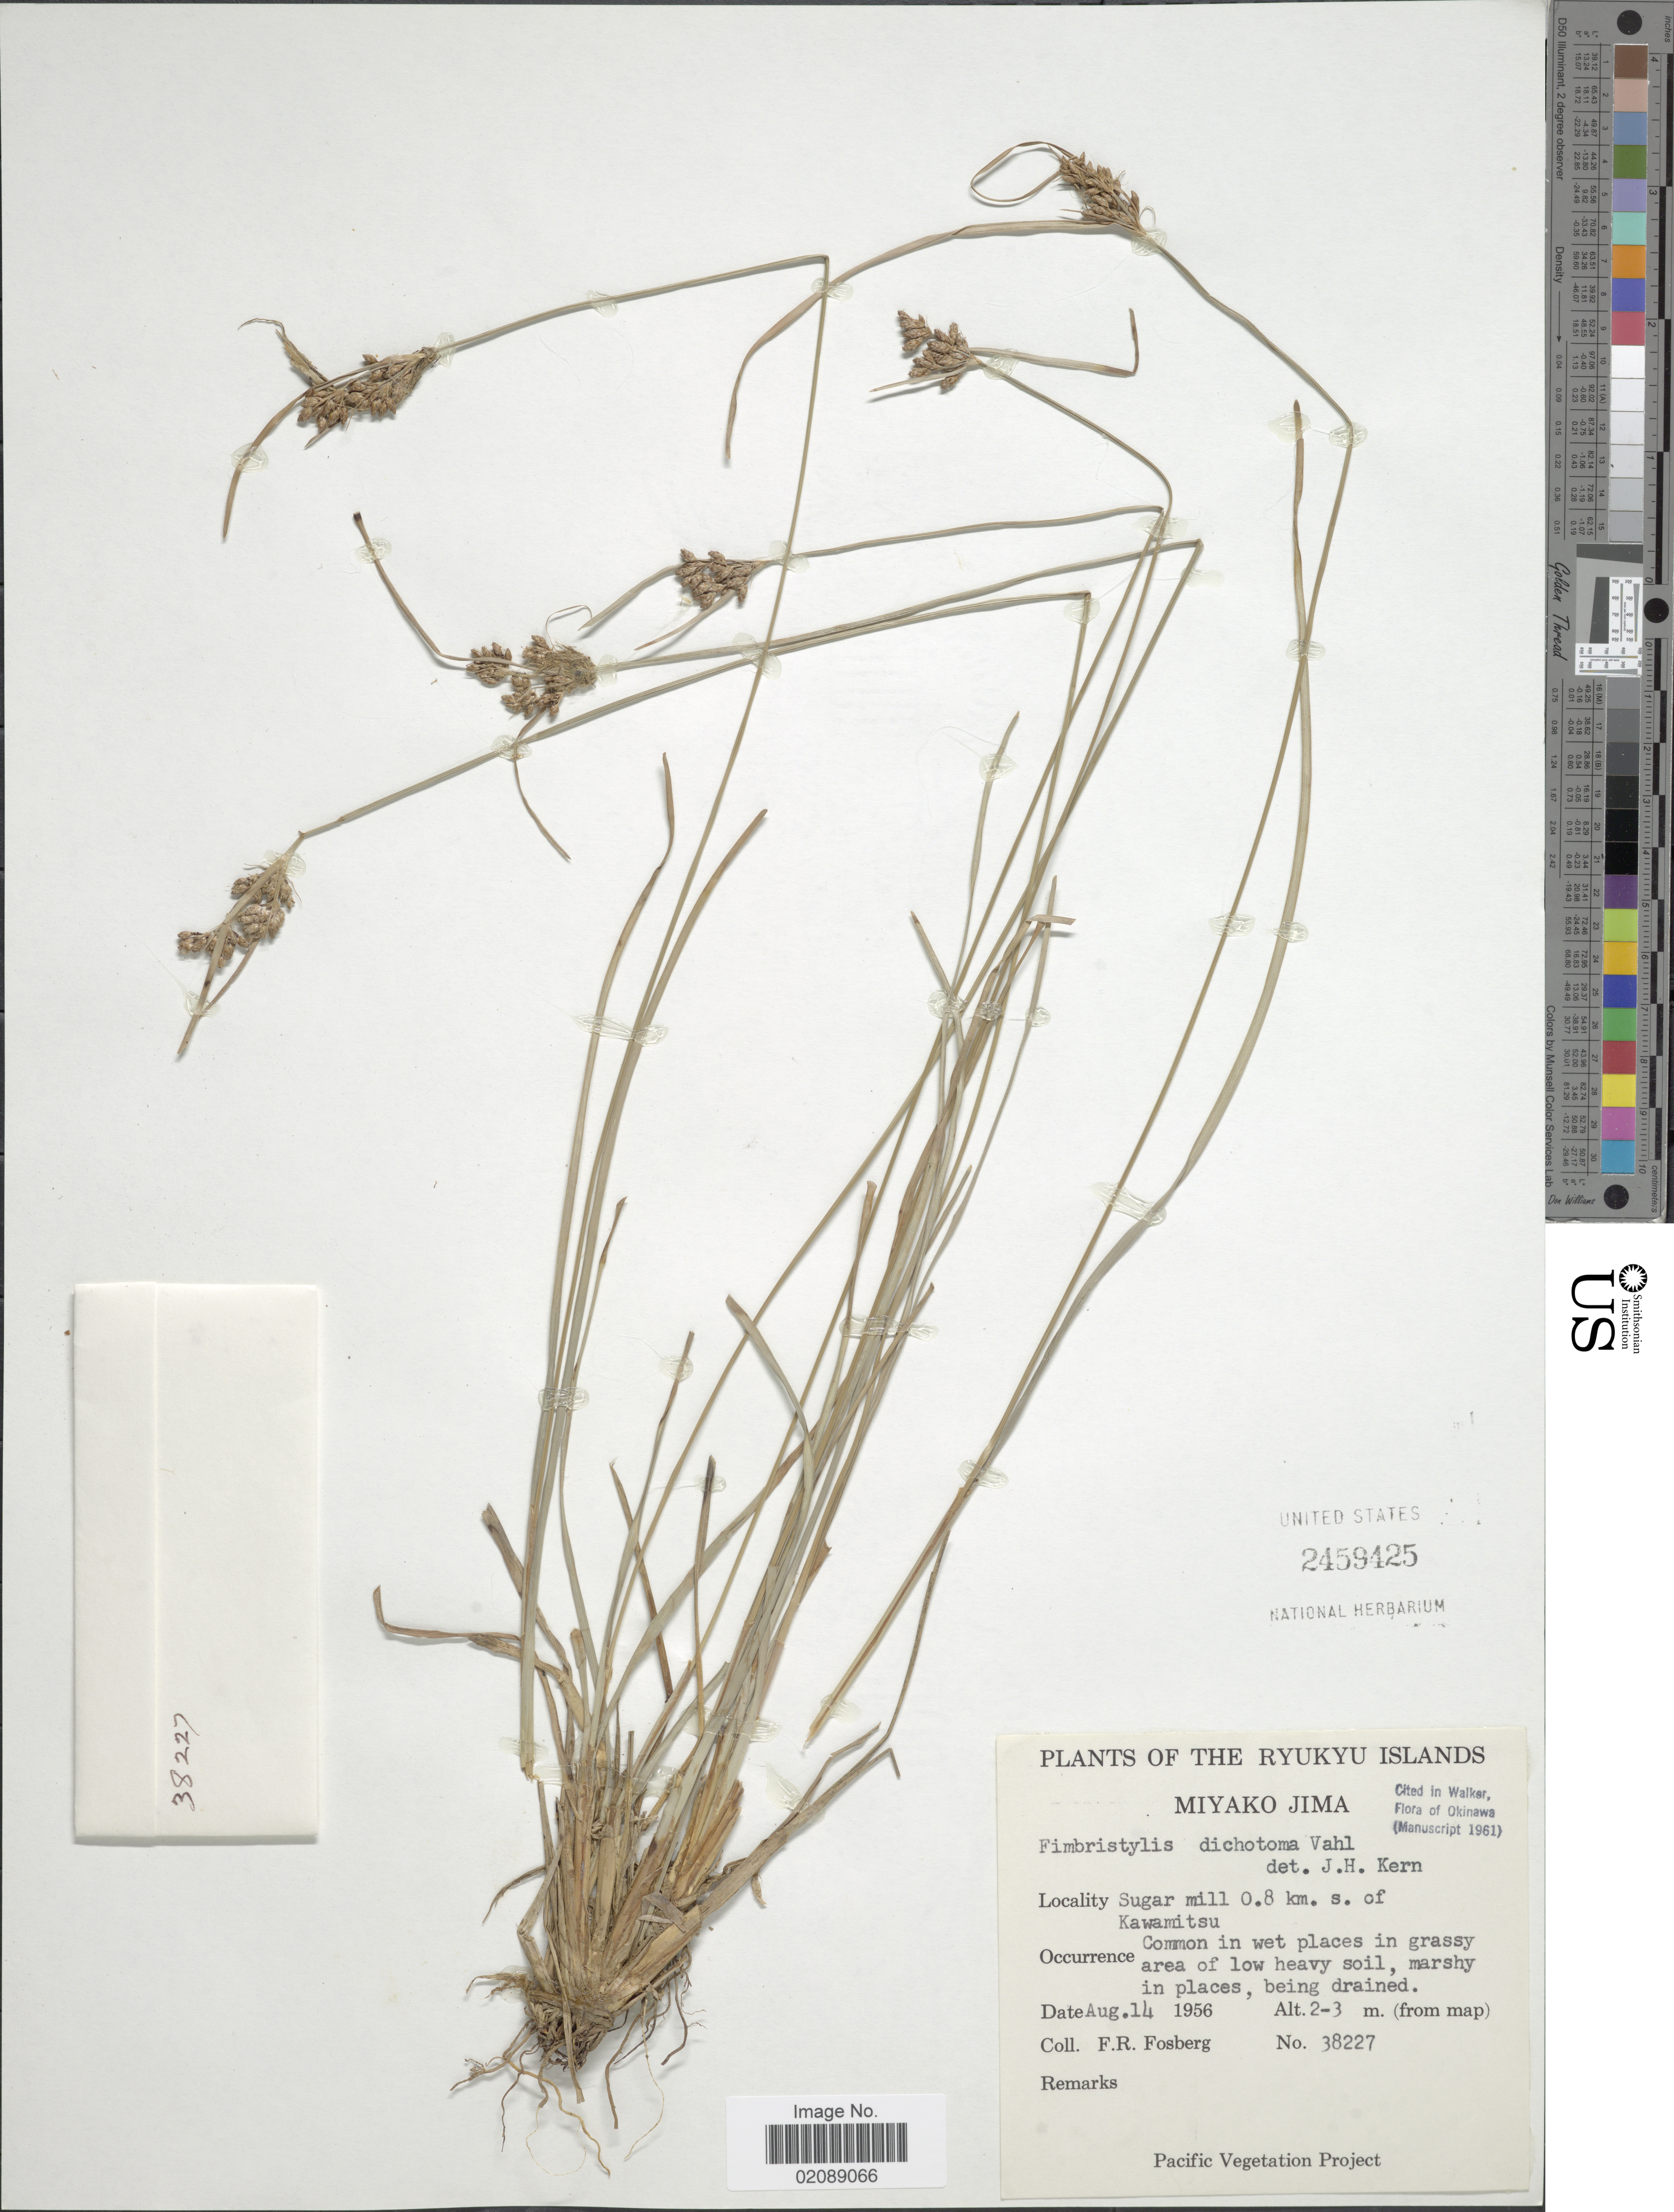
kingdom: Plantae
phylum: Tracheophyta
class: Liliopsida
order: Poales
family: Cyperaceae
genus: Fimbristylis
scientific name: Fimbristylis dichotoma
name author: (L.) Vahl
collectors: F. R. Fosberg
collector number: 38227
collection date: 1956-08-14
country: Japan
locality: The Ryukyu Islands, Miyako Jima, Sugar mill 0.8 km s. of Kawamitsu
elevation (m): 2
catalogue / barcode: US 2459425